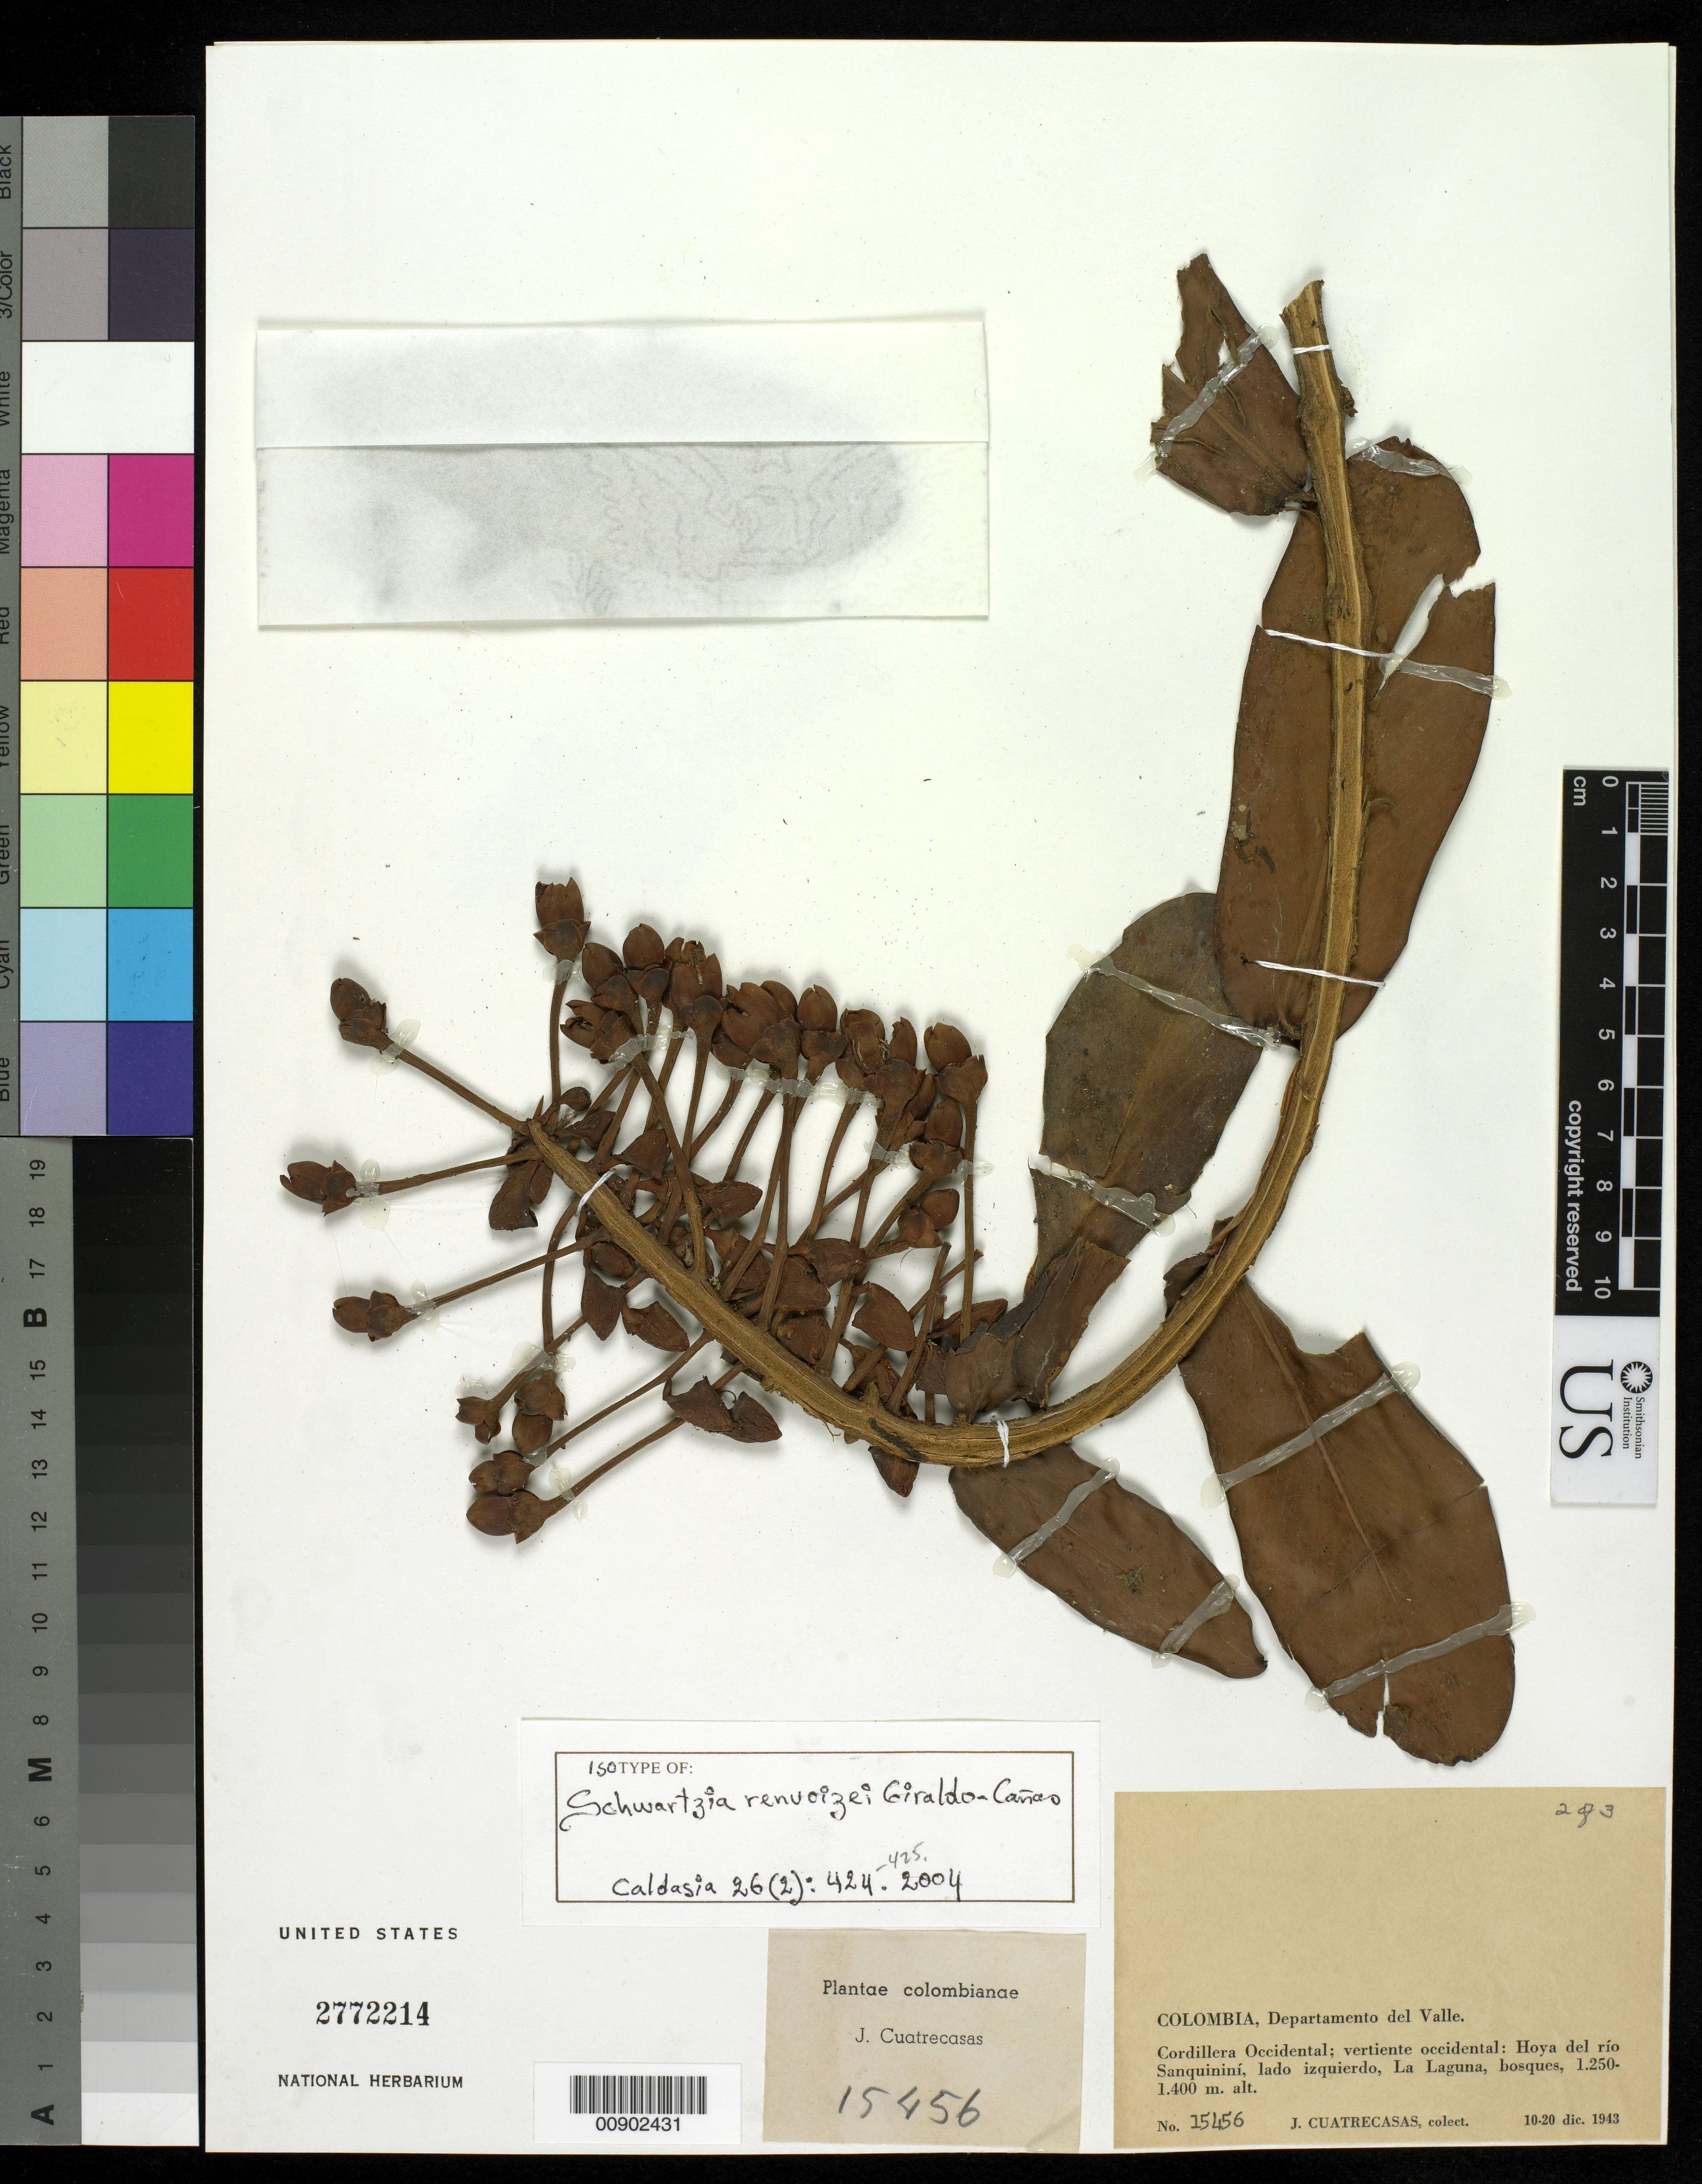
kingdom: Plantae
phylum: Tracheophyta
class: Magnoliopsida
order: Ericales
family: Marcgraviaceae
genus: Schwartzia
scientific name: Schwartzia renvoizei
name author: Gir.-Cañas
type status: Isotype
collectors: J. Cuatrecasas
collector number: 15456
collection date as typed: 10 Dec 1943 to 20 Dec 1943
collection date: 1943-12-10/1943-12-20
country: Colombia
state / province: Valle del Cauca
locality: Cordillera Occidental; vertiente occidental: Hoya del río Sanquininí, lado izquierdo, La Laguna.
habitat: Bosques.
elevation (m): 1250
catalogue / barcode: US 2772214